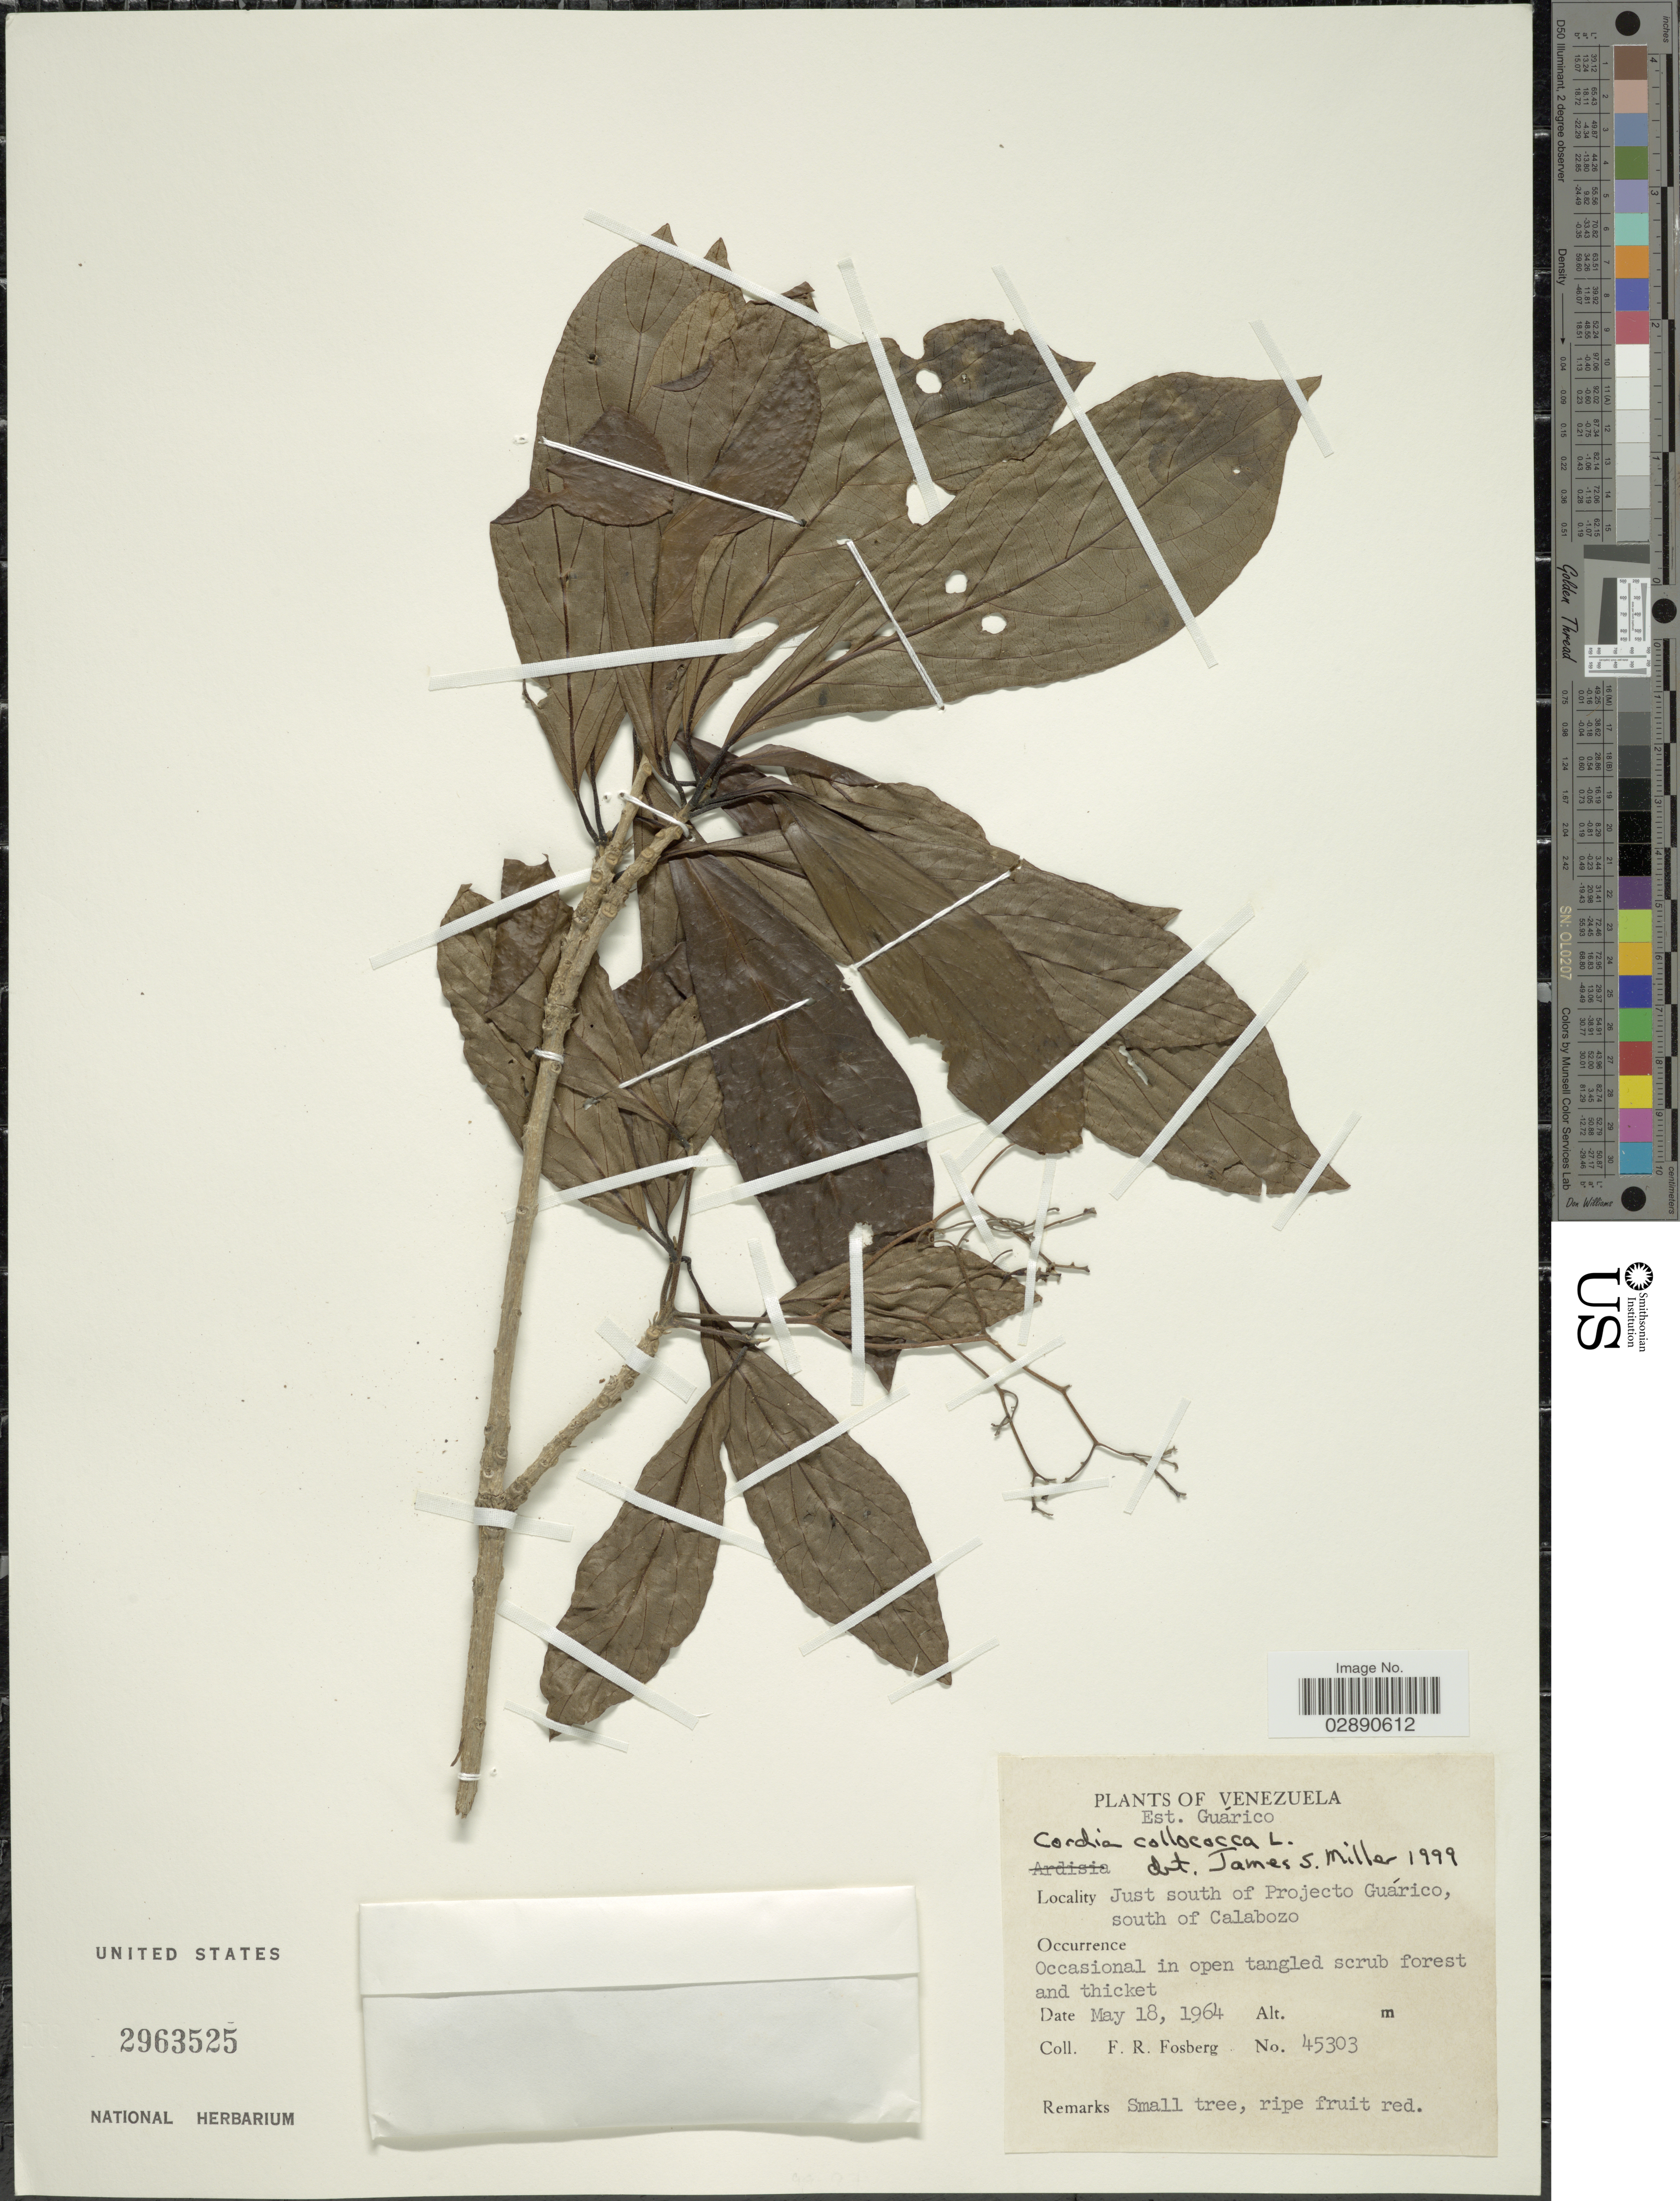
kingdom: Plantae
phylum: Tracheophyta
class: Magnoliopsida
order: Boraginales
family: Cordiaceae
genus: Cordia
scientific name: Cordia collococca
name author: L.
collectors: F. R. Fosberg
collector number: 45303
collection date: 1964-05-18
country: Venezuela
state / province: Guárico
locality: Just south of Projecto Guárico, south of Calabozo.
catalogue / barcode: US 2963525